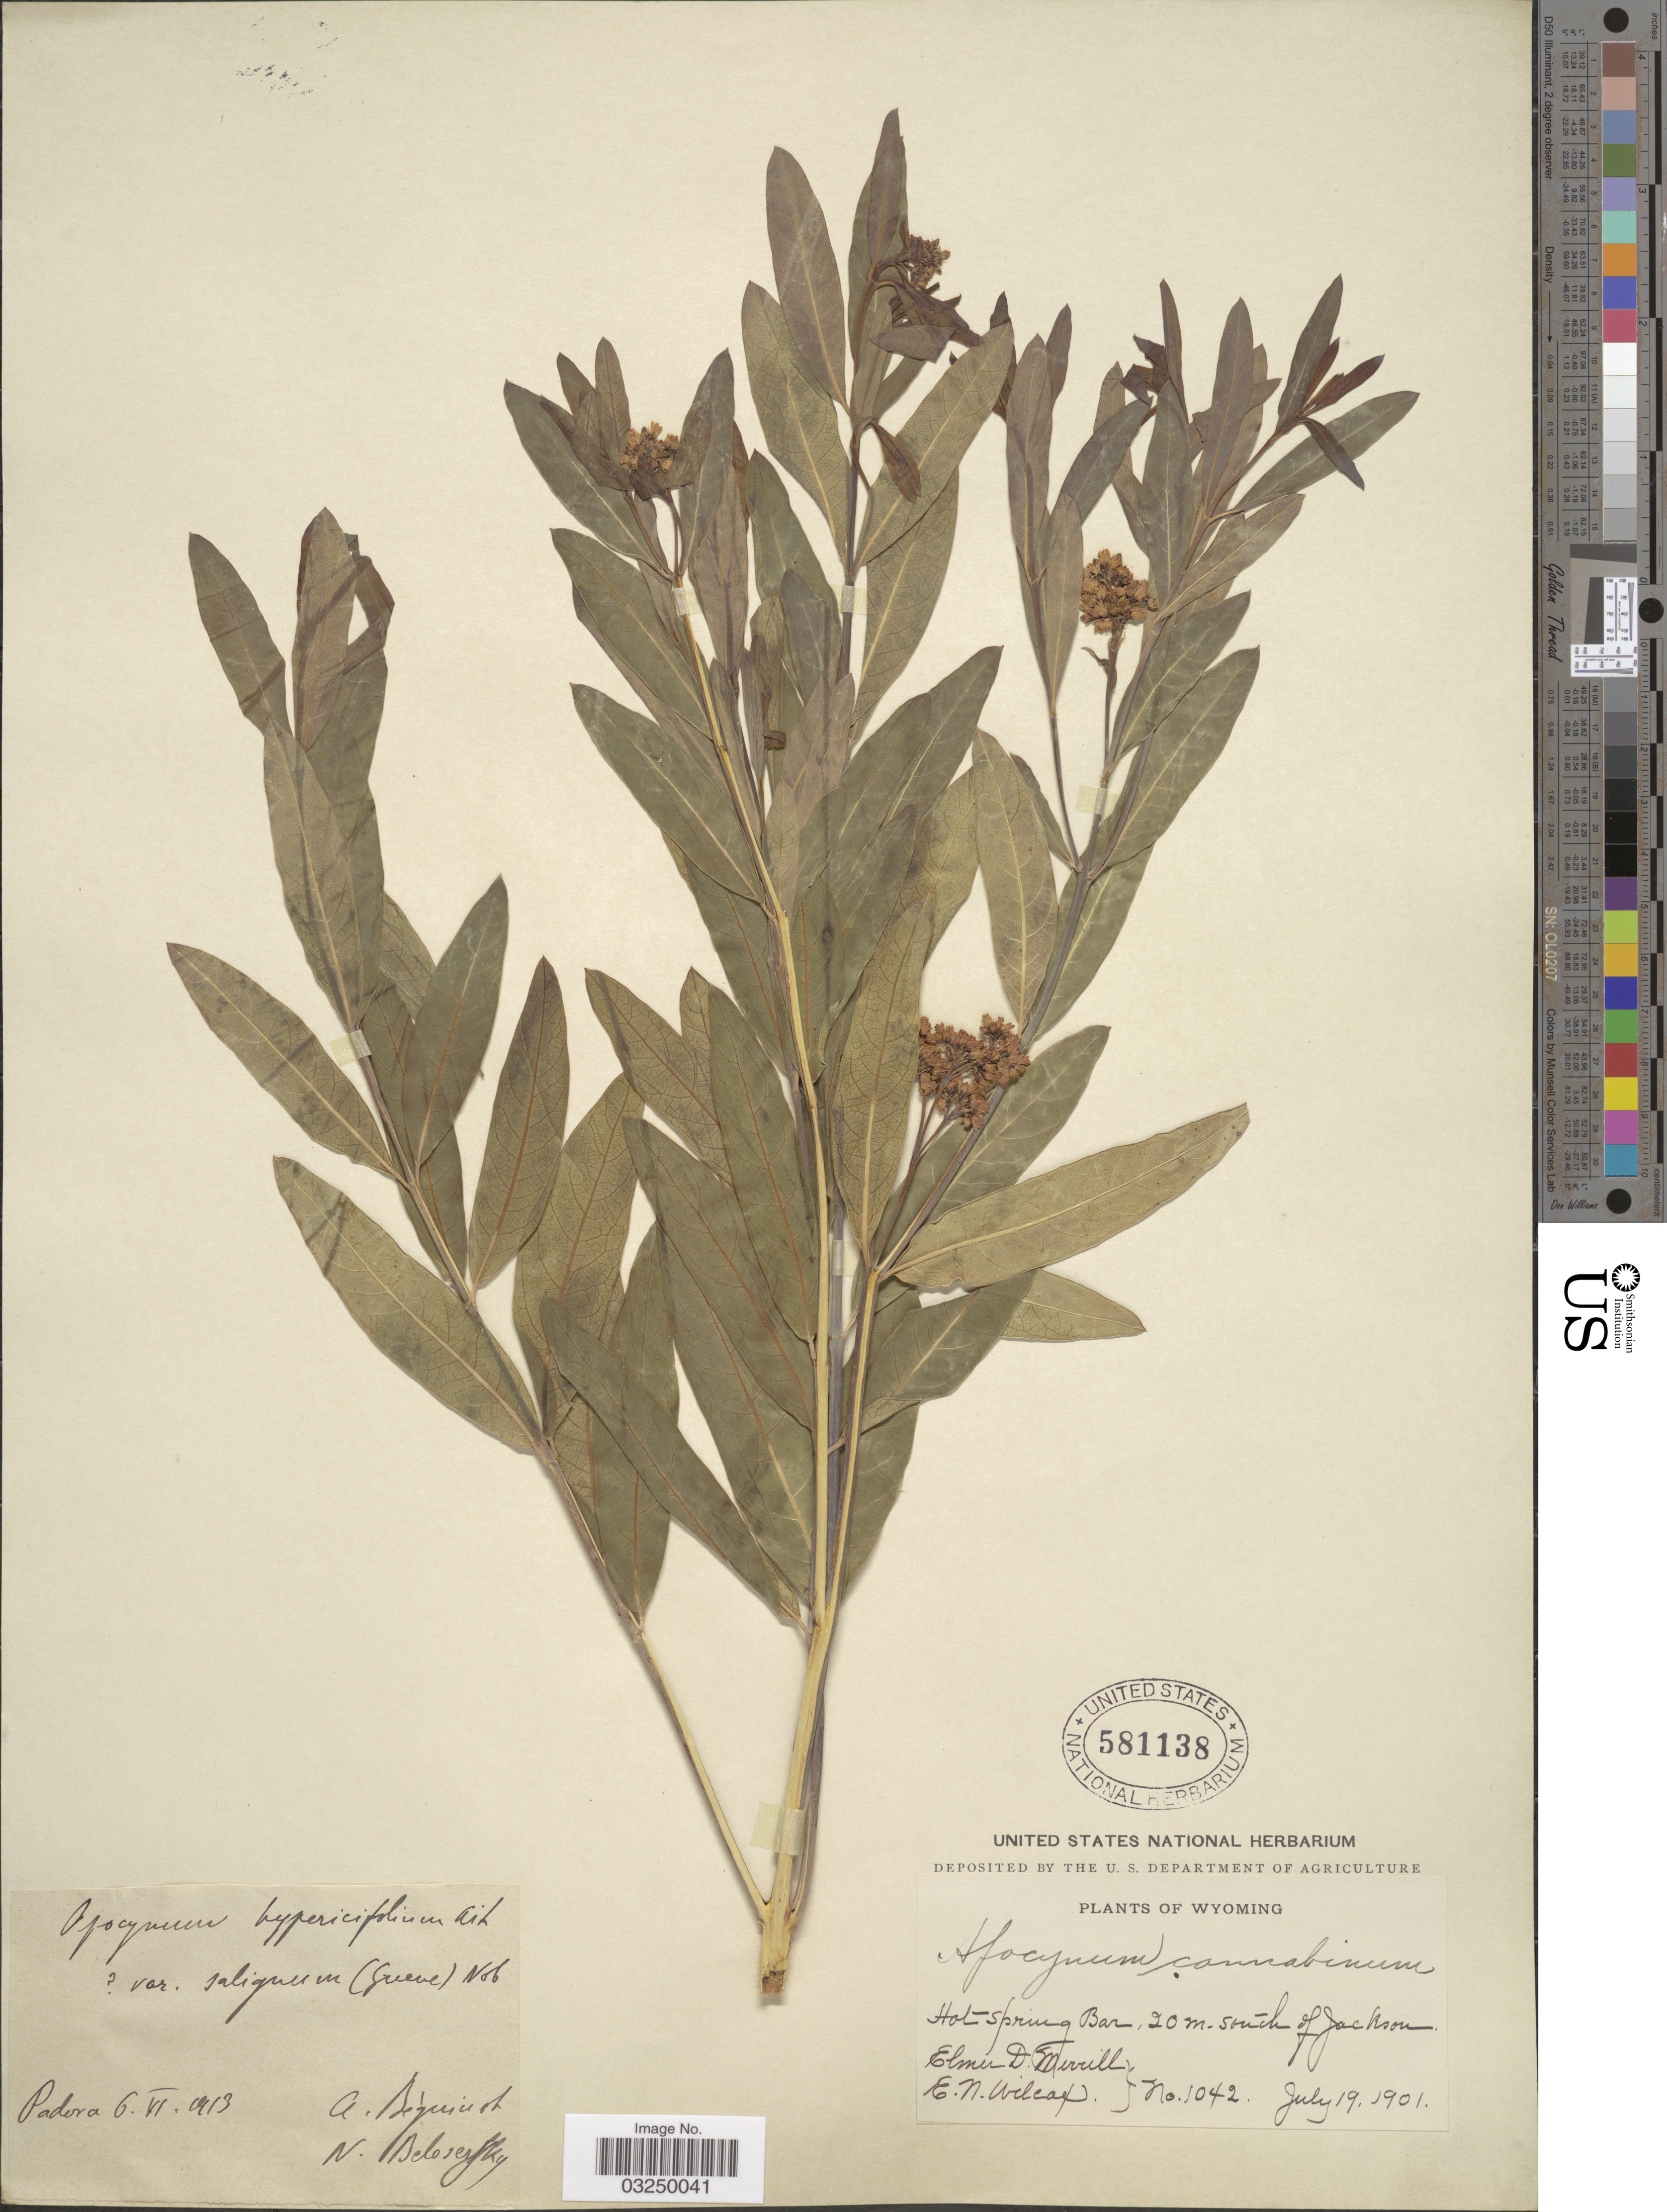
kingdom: Plantae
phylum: Tracheophyta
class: Magnoliopsida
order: Gentianales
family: Apocynaceae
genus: Apocynum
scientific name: Apocynum salignum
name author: S.W. Greene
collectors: E. D. Merrill & E. Wilcox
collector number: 1042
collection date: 1901-07-19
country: United States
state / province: Wyoming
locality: Hot Spring Bar, 20 m. south of Jackson.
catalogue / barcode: US 581138